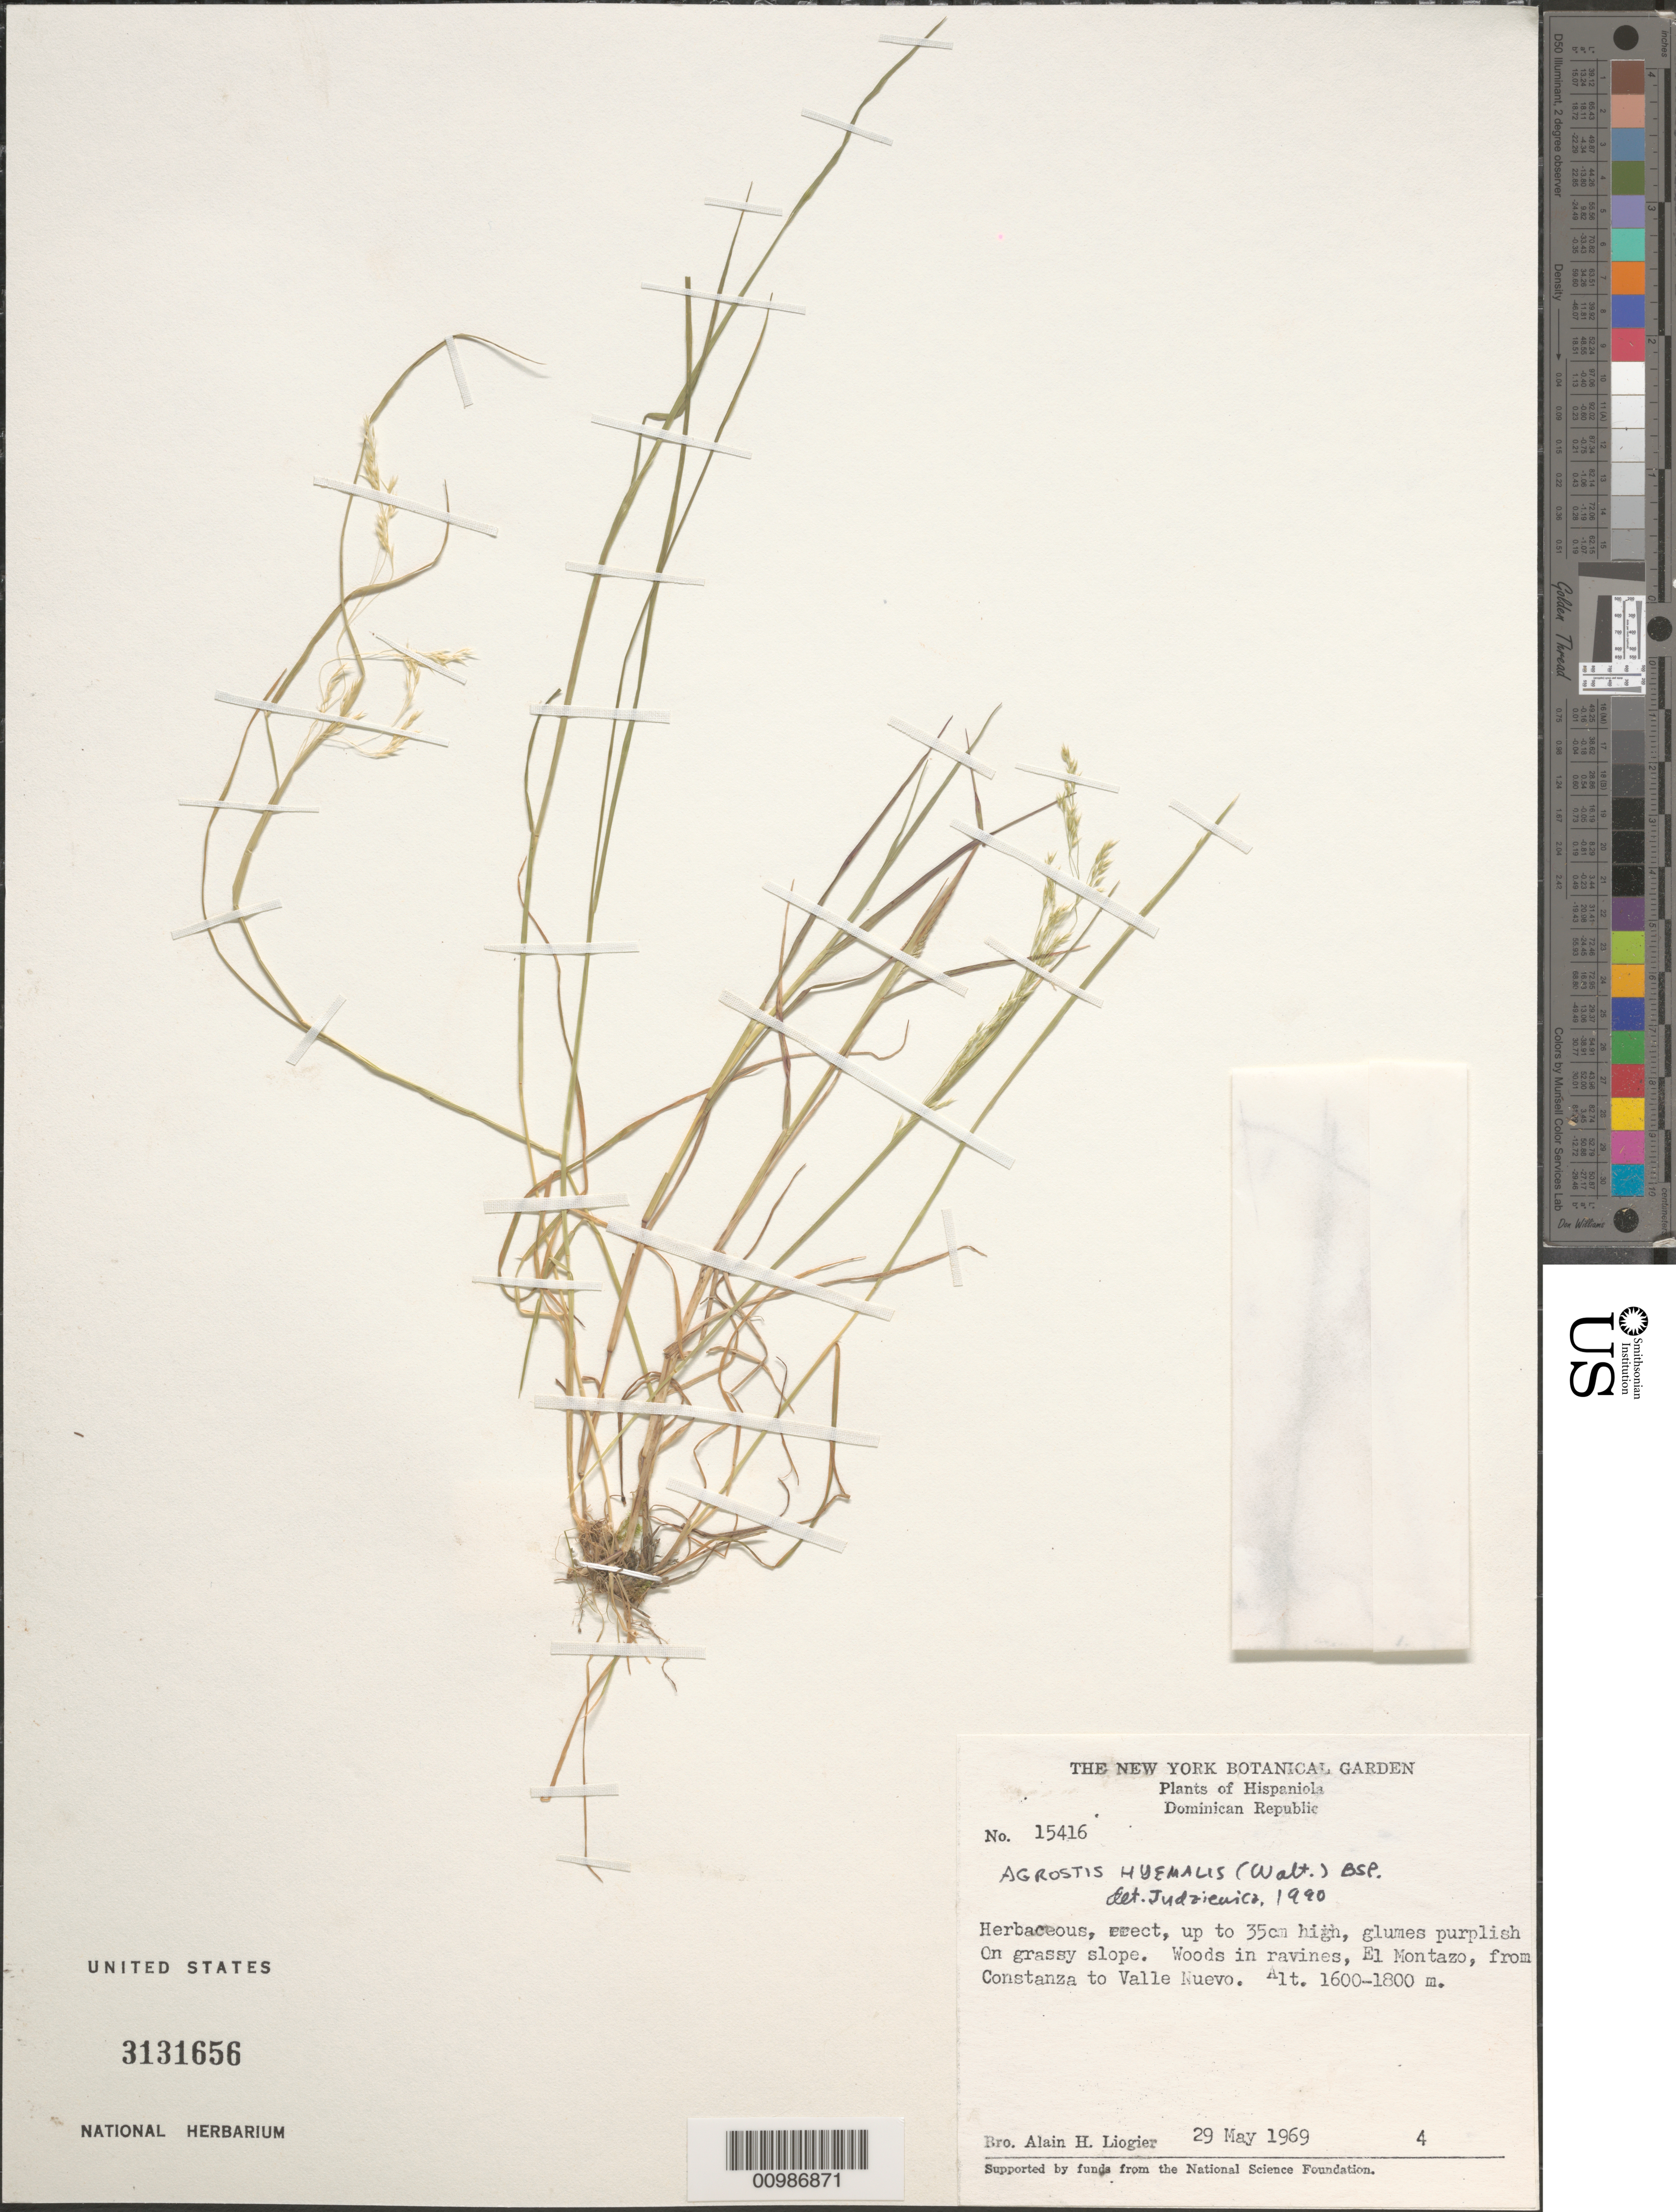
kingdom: Plantae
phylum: Tracheophyta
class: Liliopsida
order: Poales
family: Poaceae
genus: Agrostis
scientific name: Agrostis hyemalis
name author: (Walter) Britton et al.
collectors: A. H. Liogier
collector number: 15416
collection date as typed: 29 May 1969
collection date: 1969-05-29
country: Dominican Republic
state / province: La Vega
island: Hispaniola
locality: El Montazo, from Constanza to Valle Nuevo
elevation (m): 1600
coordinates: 0 N, 0 E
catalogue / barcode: US 3131656